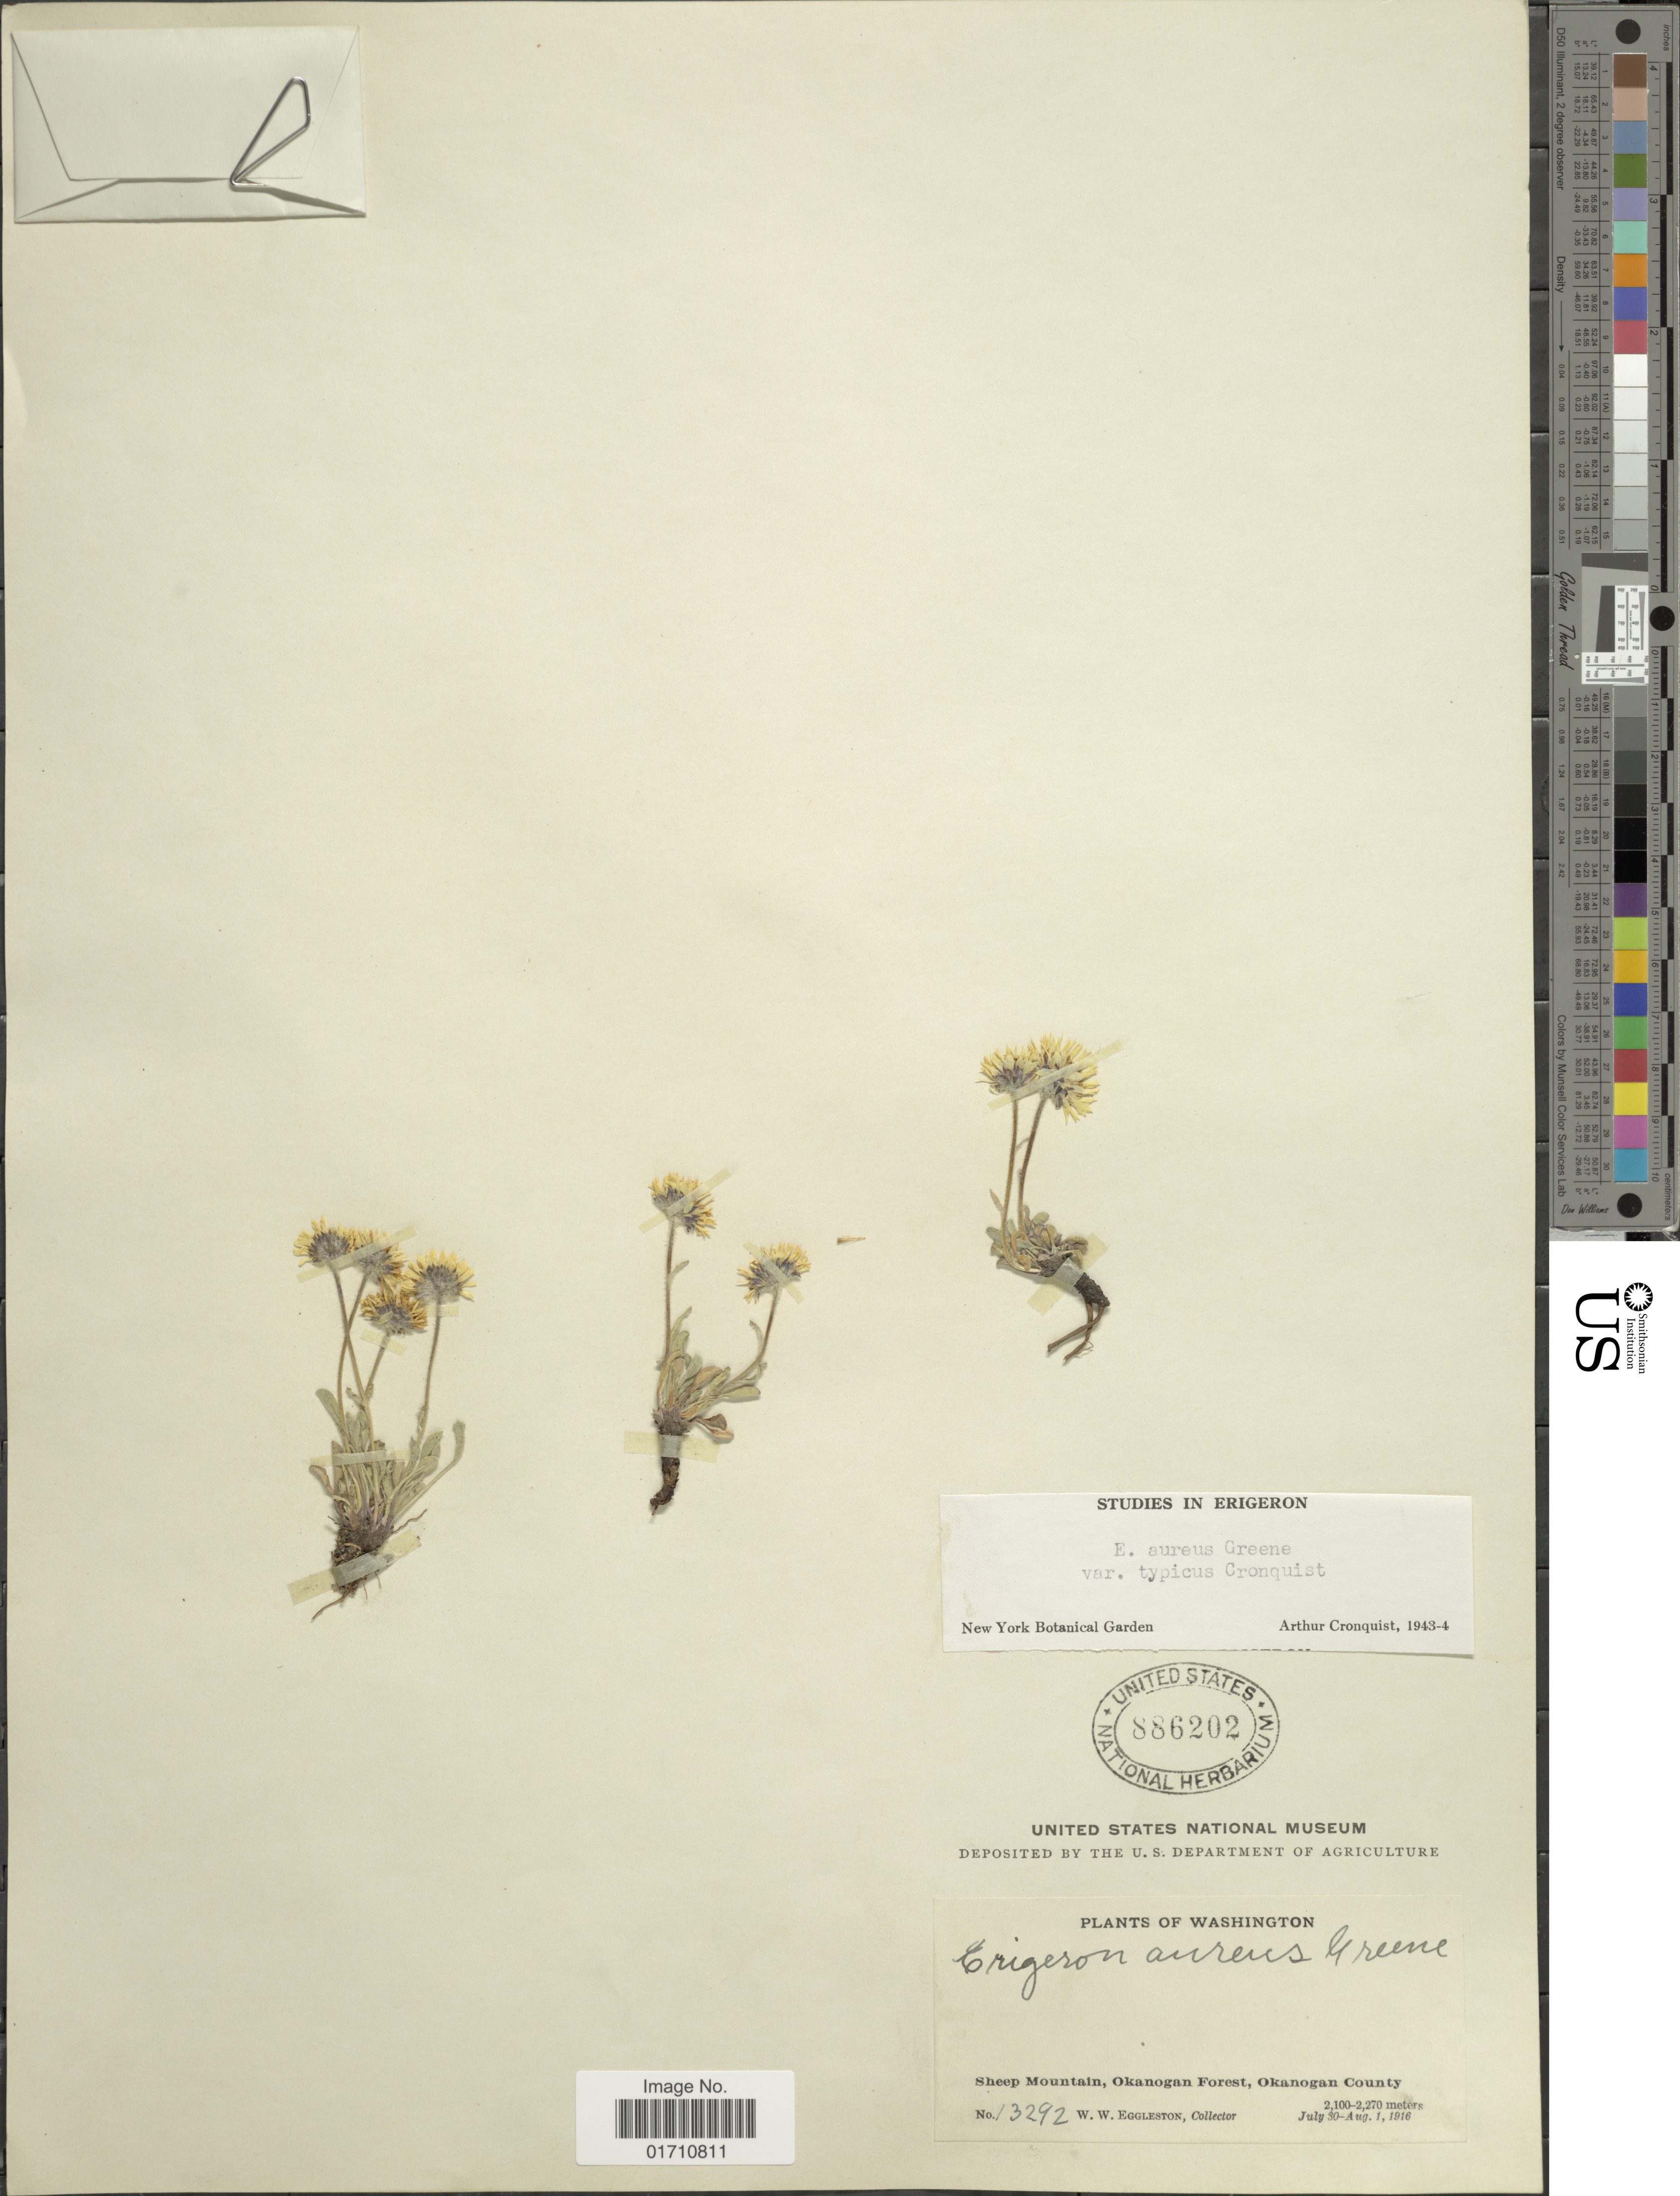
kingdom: Plantae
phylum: Tracheophyta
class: Magnoliopsida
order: Asterales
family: Asteraceae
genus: Erigeron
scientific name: Erigeron aureus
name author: Greene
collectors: W. W. Eggleston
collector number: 13292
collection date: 1916-07-30/1916-08-01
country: United States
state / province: Washington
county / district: Okanogan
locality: Sheep Mountain, Okanogan Forest, Okanogan County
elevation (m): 2100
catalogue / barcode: US 886202